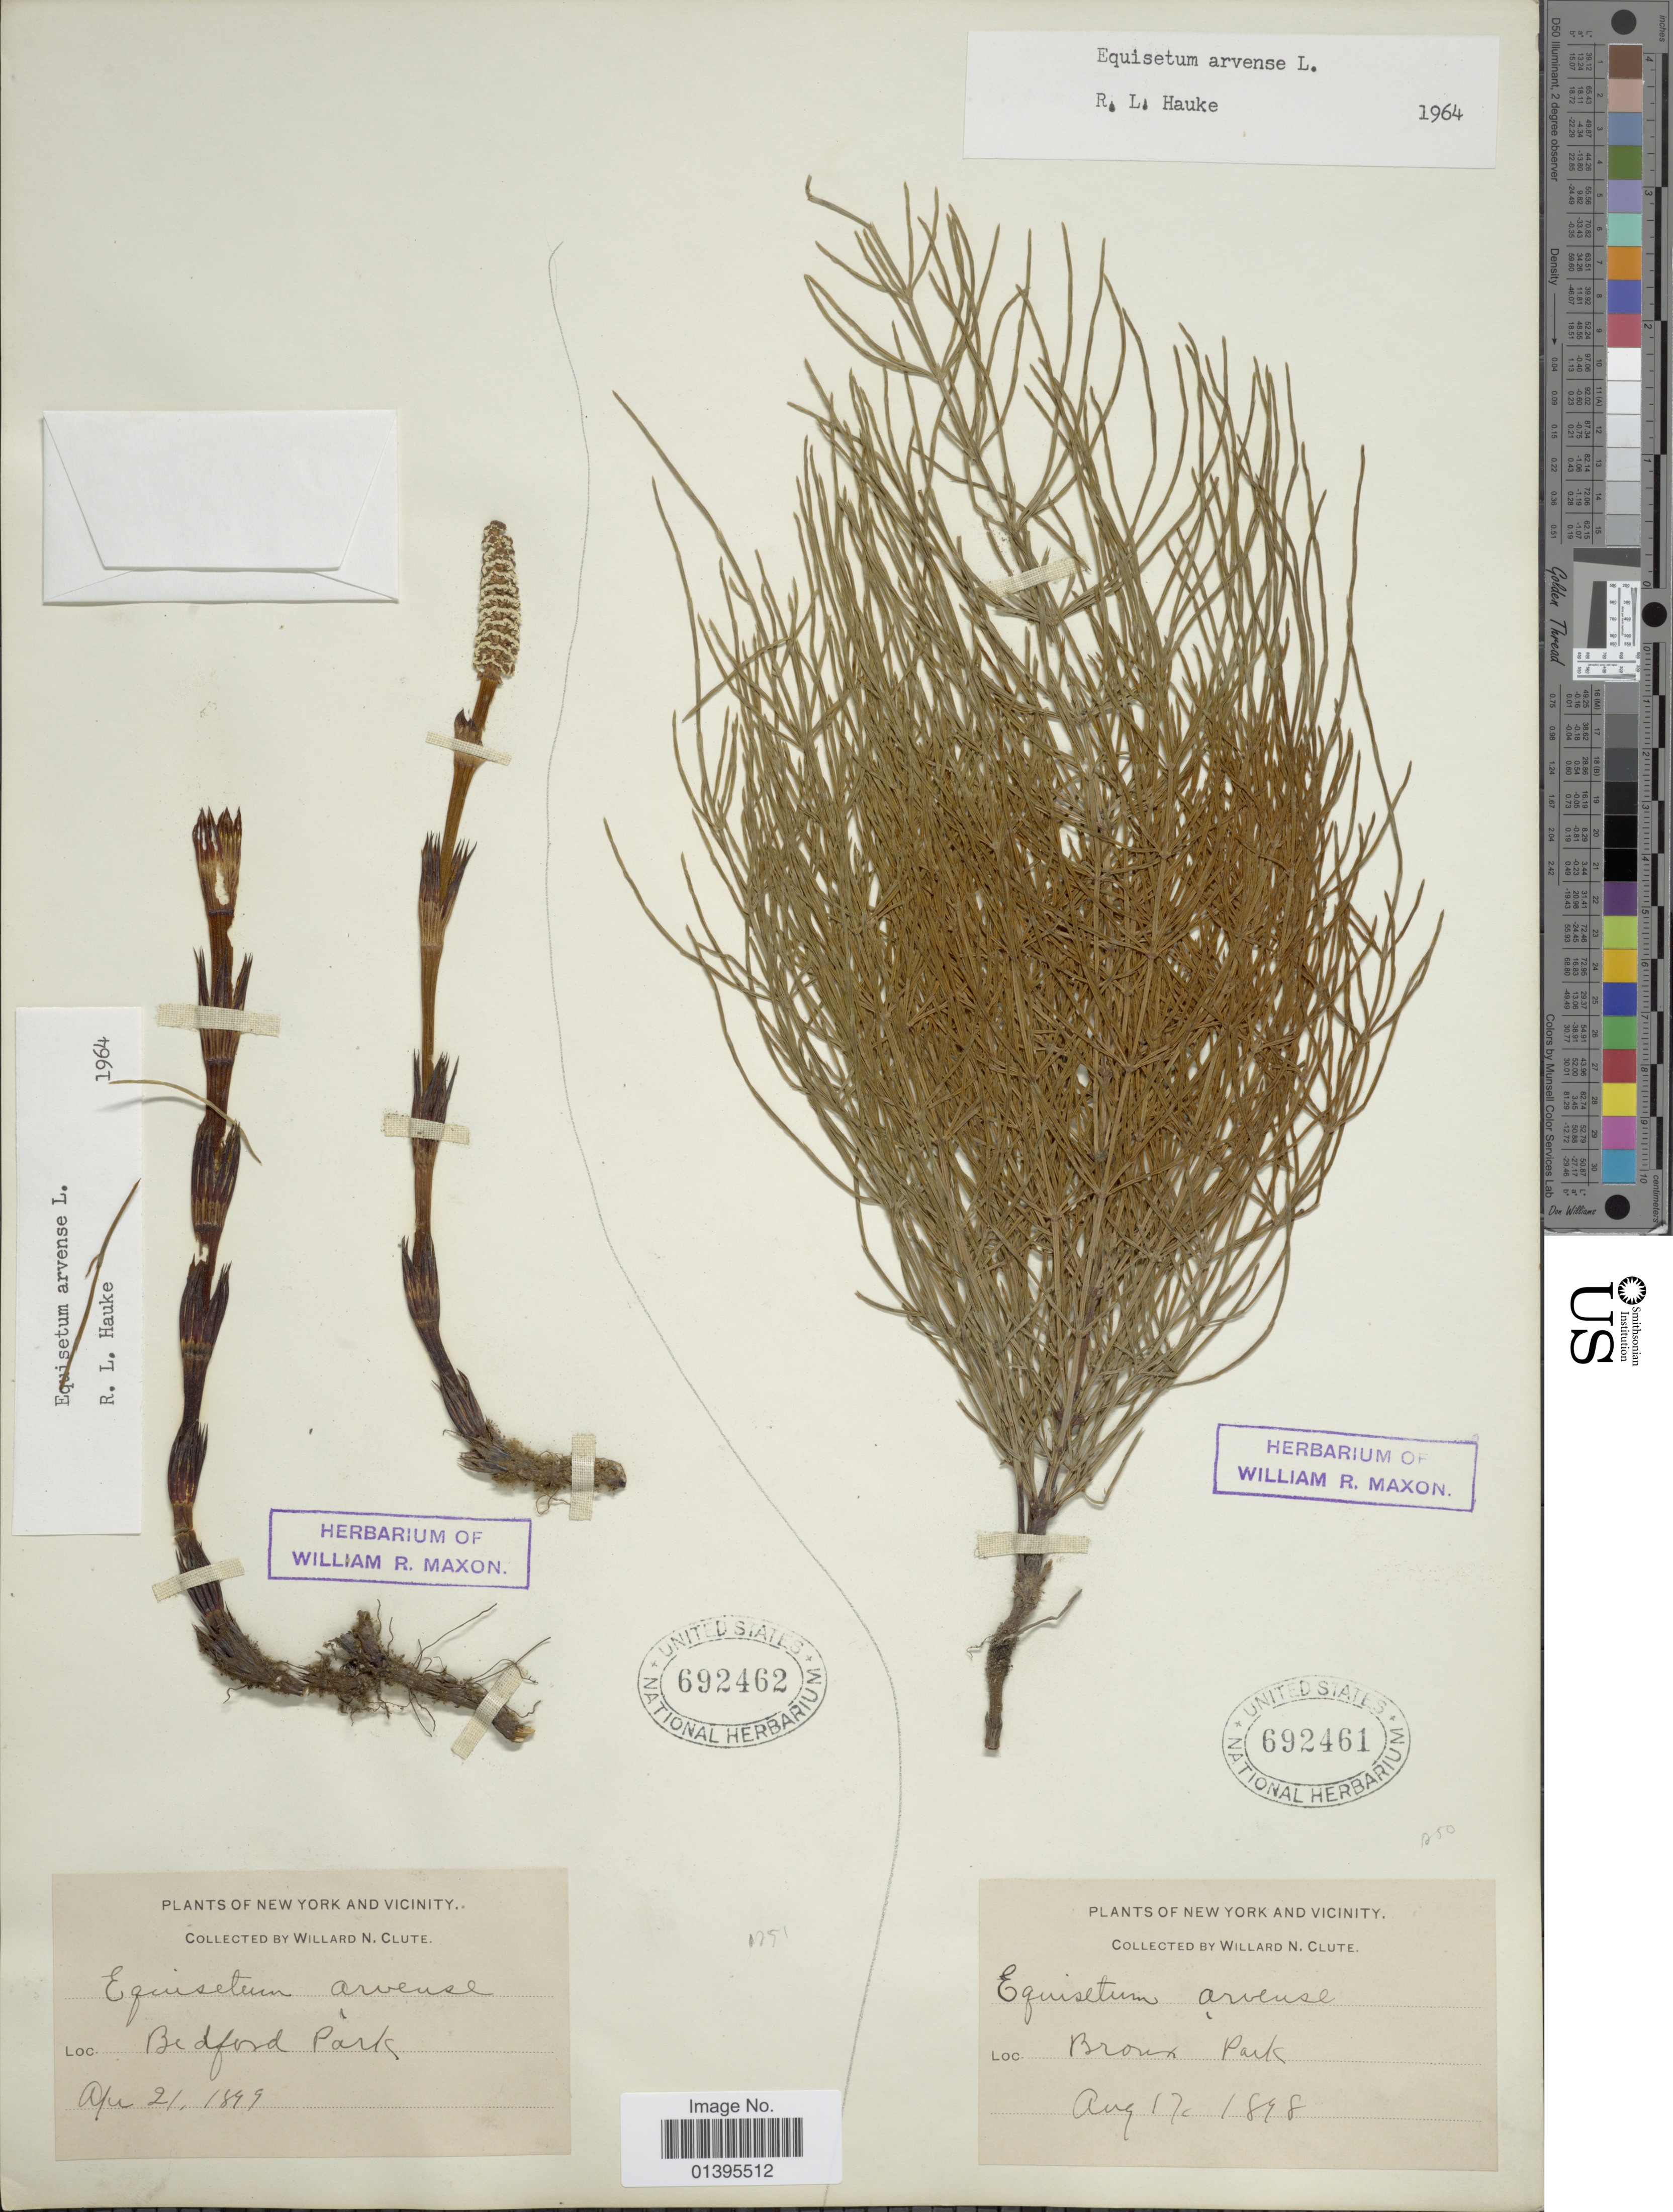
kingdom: Plantae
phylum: Tracheophyta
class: Polypodiopsida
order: Equisetales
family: Equisetaceae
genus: Equisetum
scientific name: Equisetum arvense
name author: L.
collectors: W. N. Clute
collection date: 1898-08-17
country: United States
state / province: New York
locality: New York and vicinity, Bronx Park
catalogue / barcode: US 692461